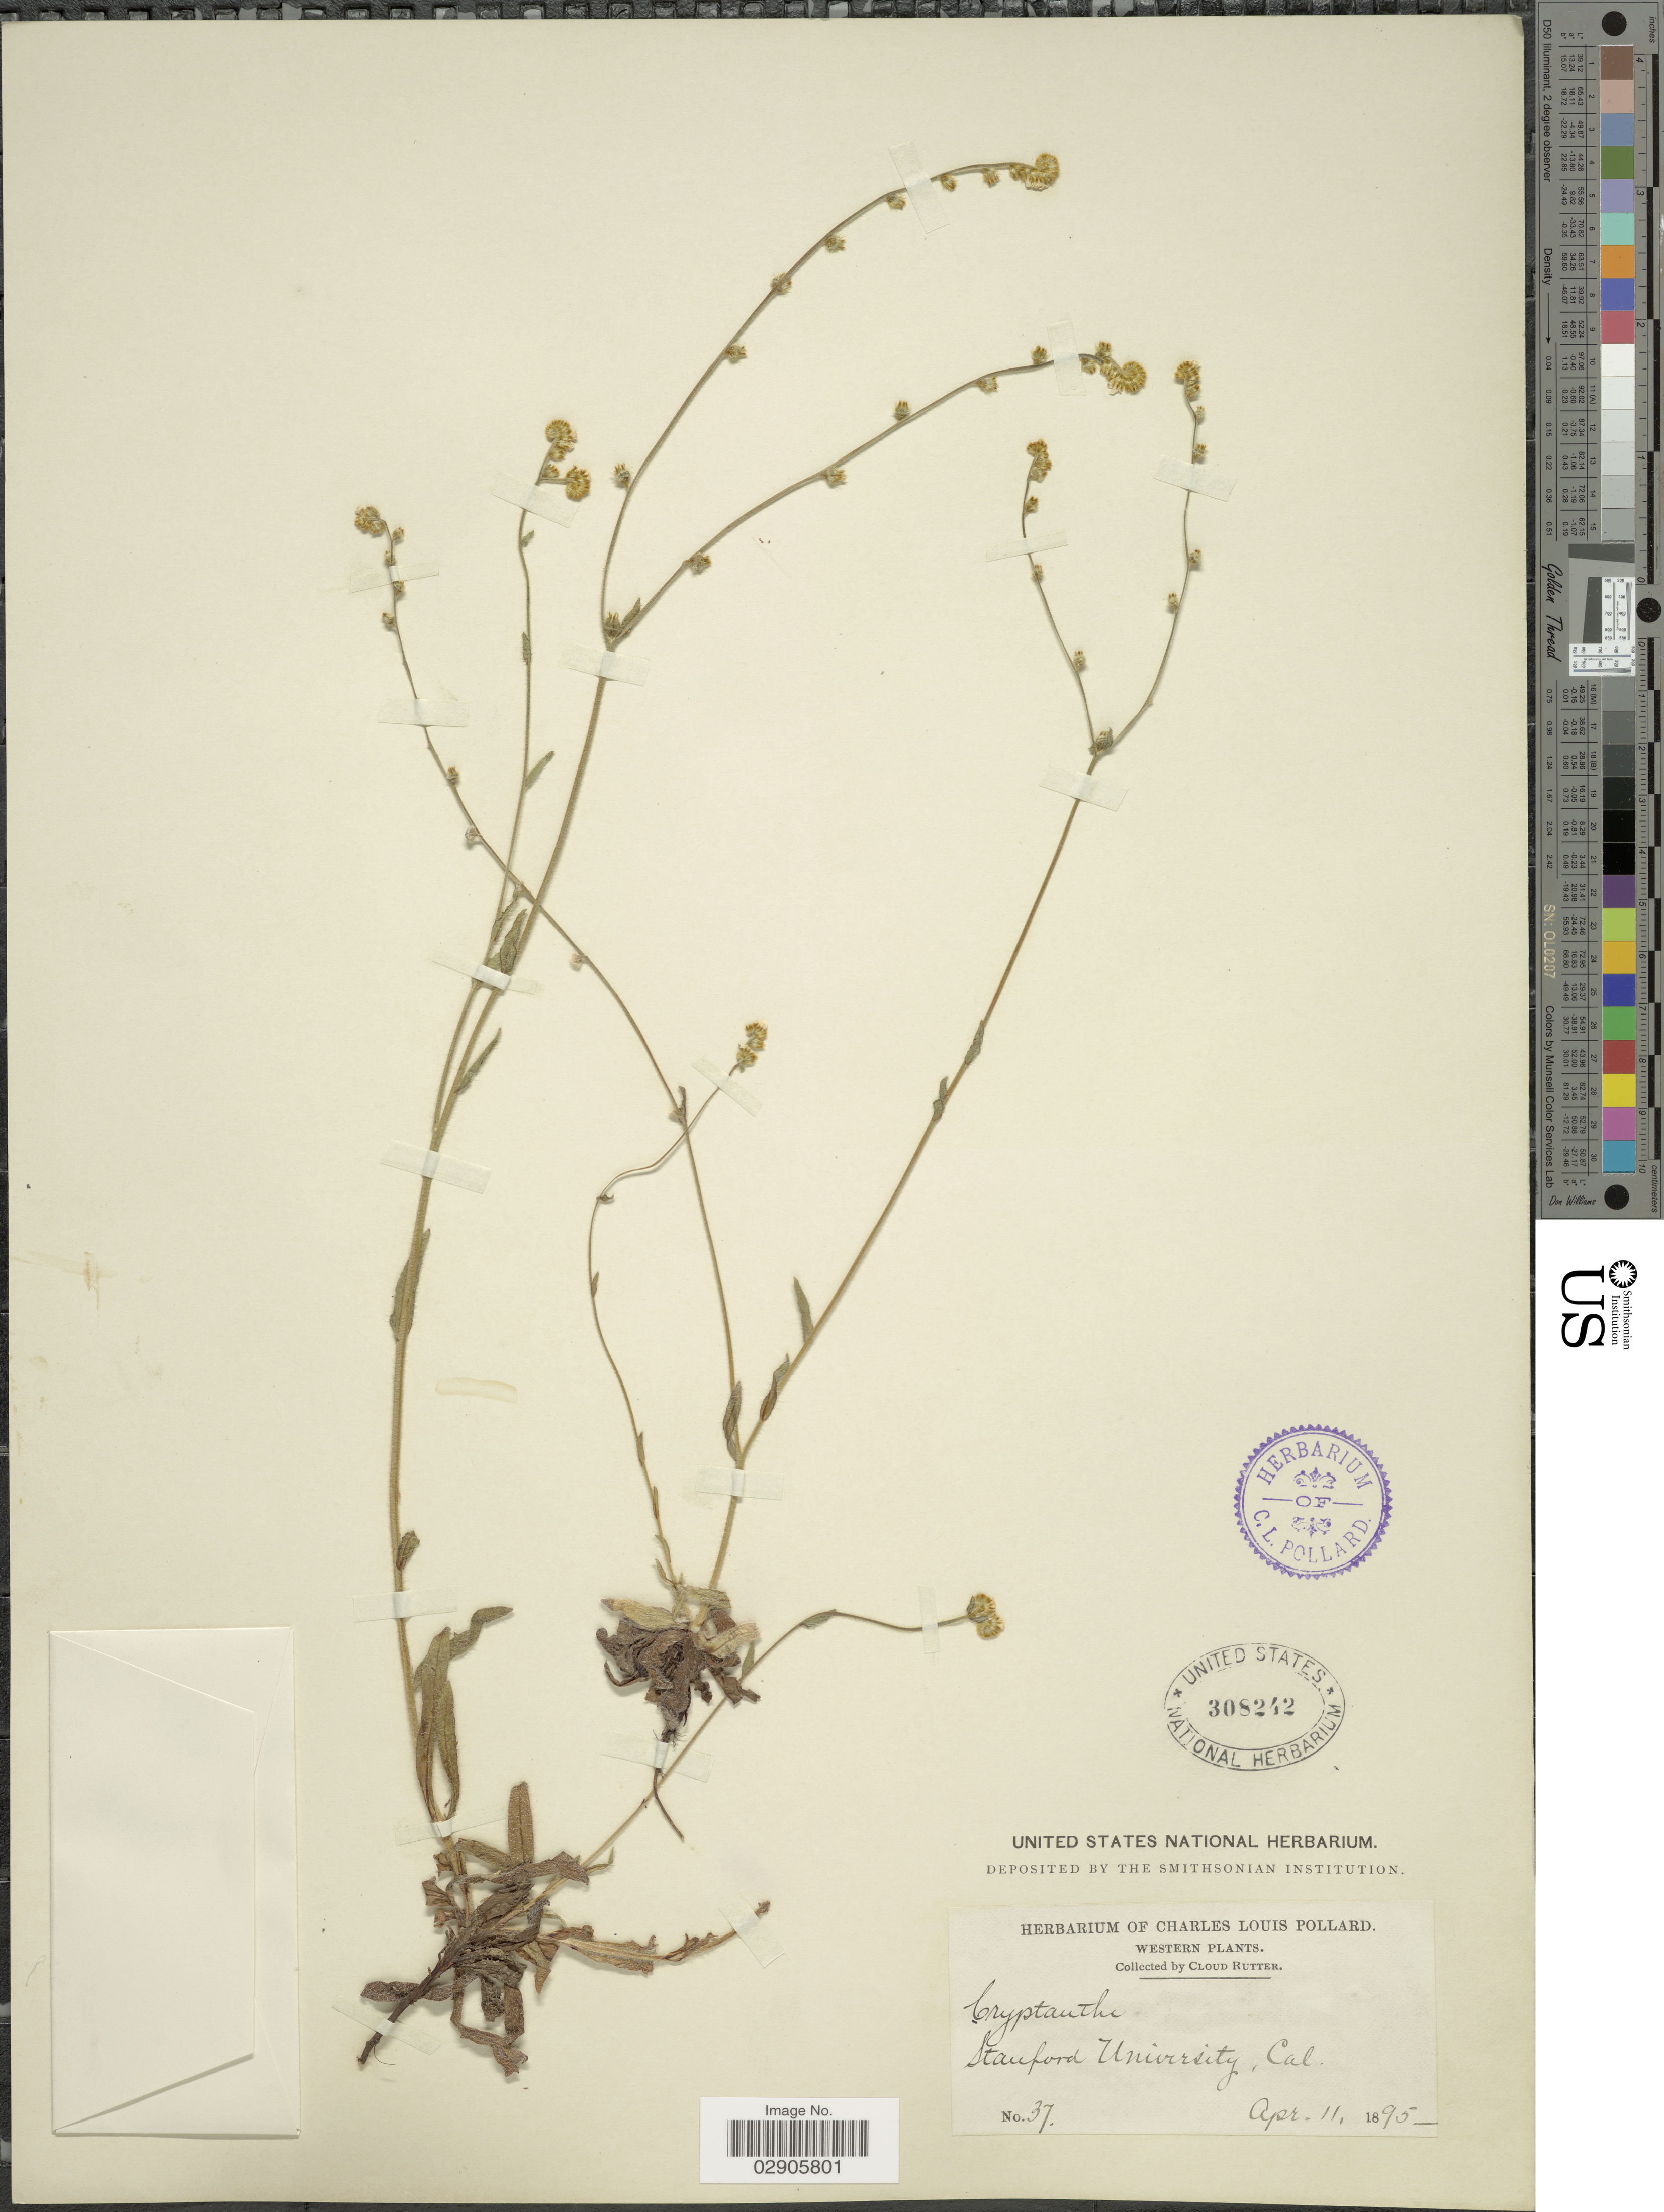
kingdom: Plantae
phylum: Tracheophyta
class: Magnoliopsida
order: Boraginales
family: Boraginaceae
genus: Plagiobothrys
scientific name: Plagiobothrys nothofulvus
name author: (A. Gray) A. Gray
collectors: C. Rutter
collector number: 37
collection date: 1895-04-11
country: United States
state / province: California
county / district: Santa Clara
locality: Stanford University. Western.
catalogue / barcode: US 308242